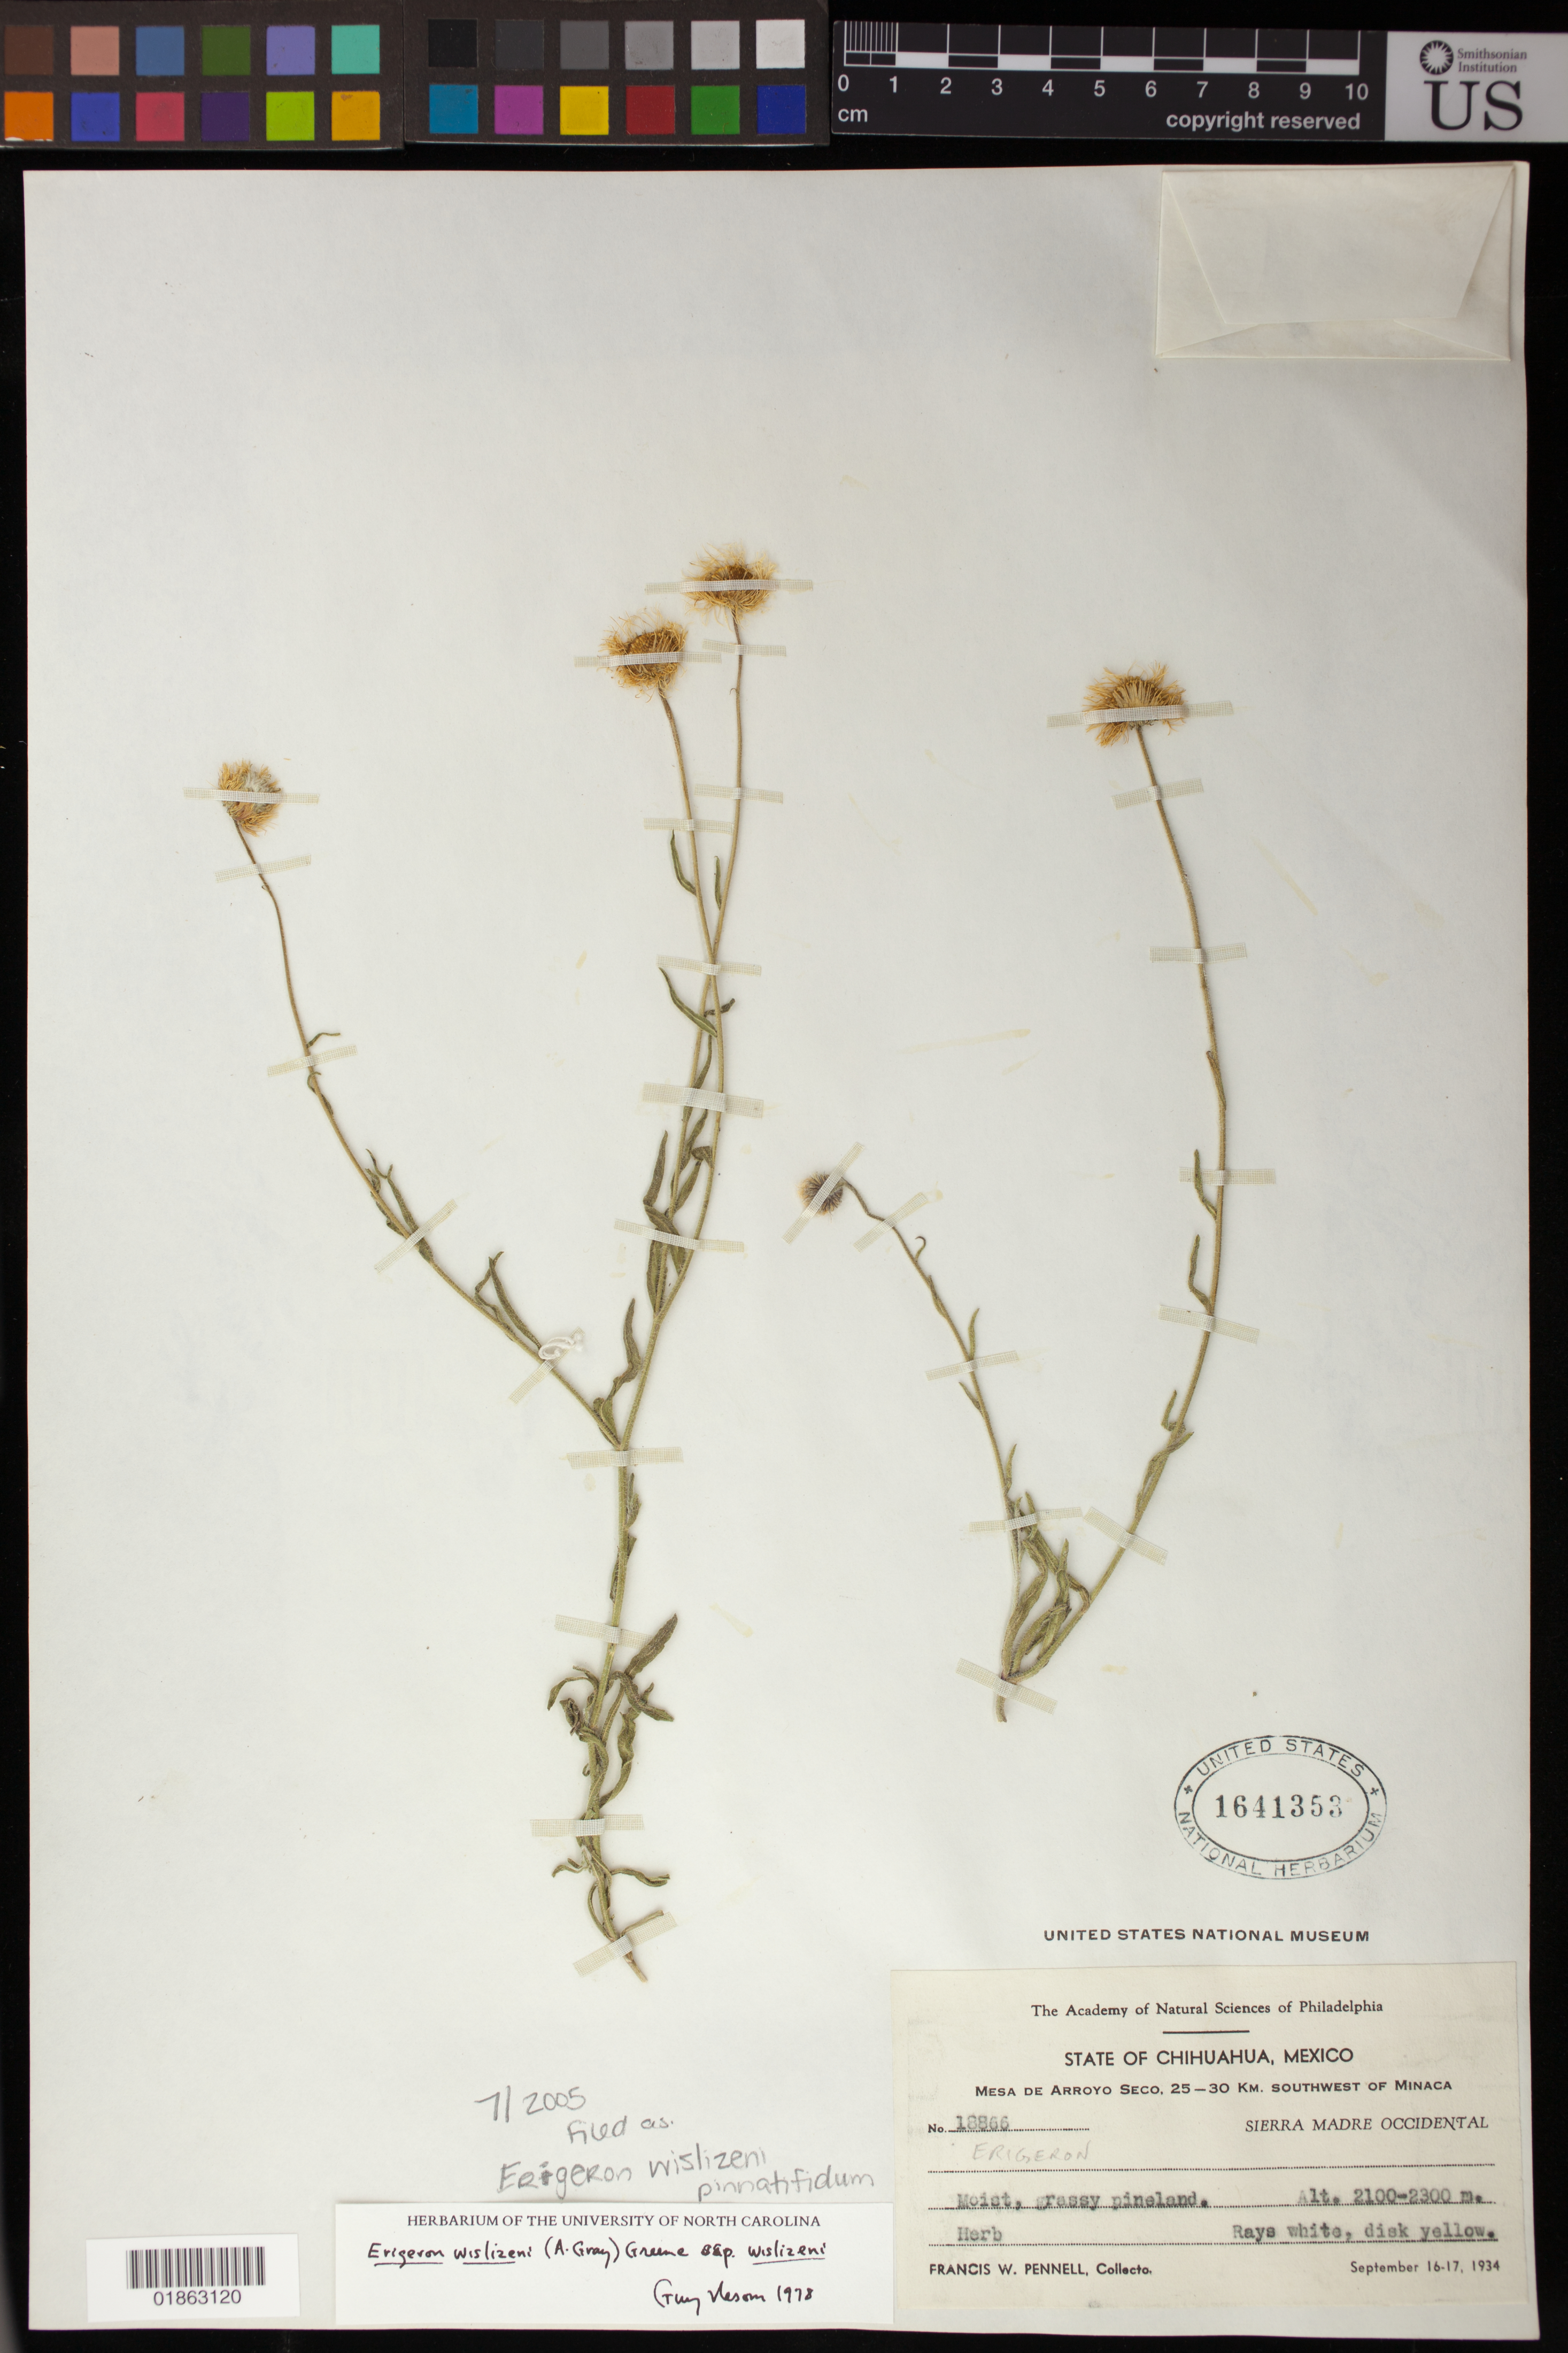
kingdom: Plantae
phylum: Tracheophyta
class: Magnoliopsida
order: Asterales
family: Asteraceae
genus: Erigeron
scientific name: Erigeron wislizeni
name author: (A. Gray) Greene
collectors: F. W. Pennell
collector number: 18866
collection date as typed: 16 Sep 1934 to 17 Sep 1934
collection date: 1934-09-16/1934-09-17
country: Mexico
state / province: Chihuahua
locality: Mesa de Arroyo Seco, 25-30 km SW of Minaca, Sierra Madre Occidental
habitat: Moist, grassy pineland.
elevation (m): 2100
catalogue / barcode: US 1641353